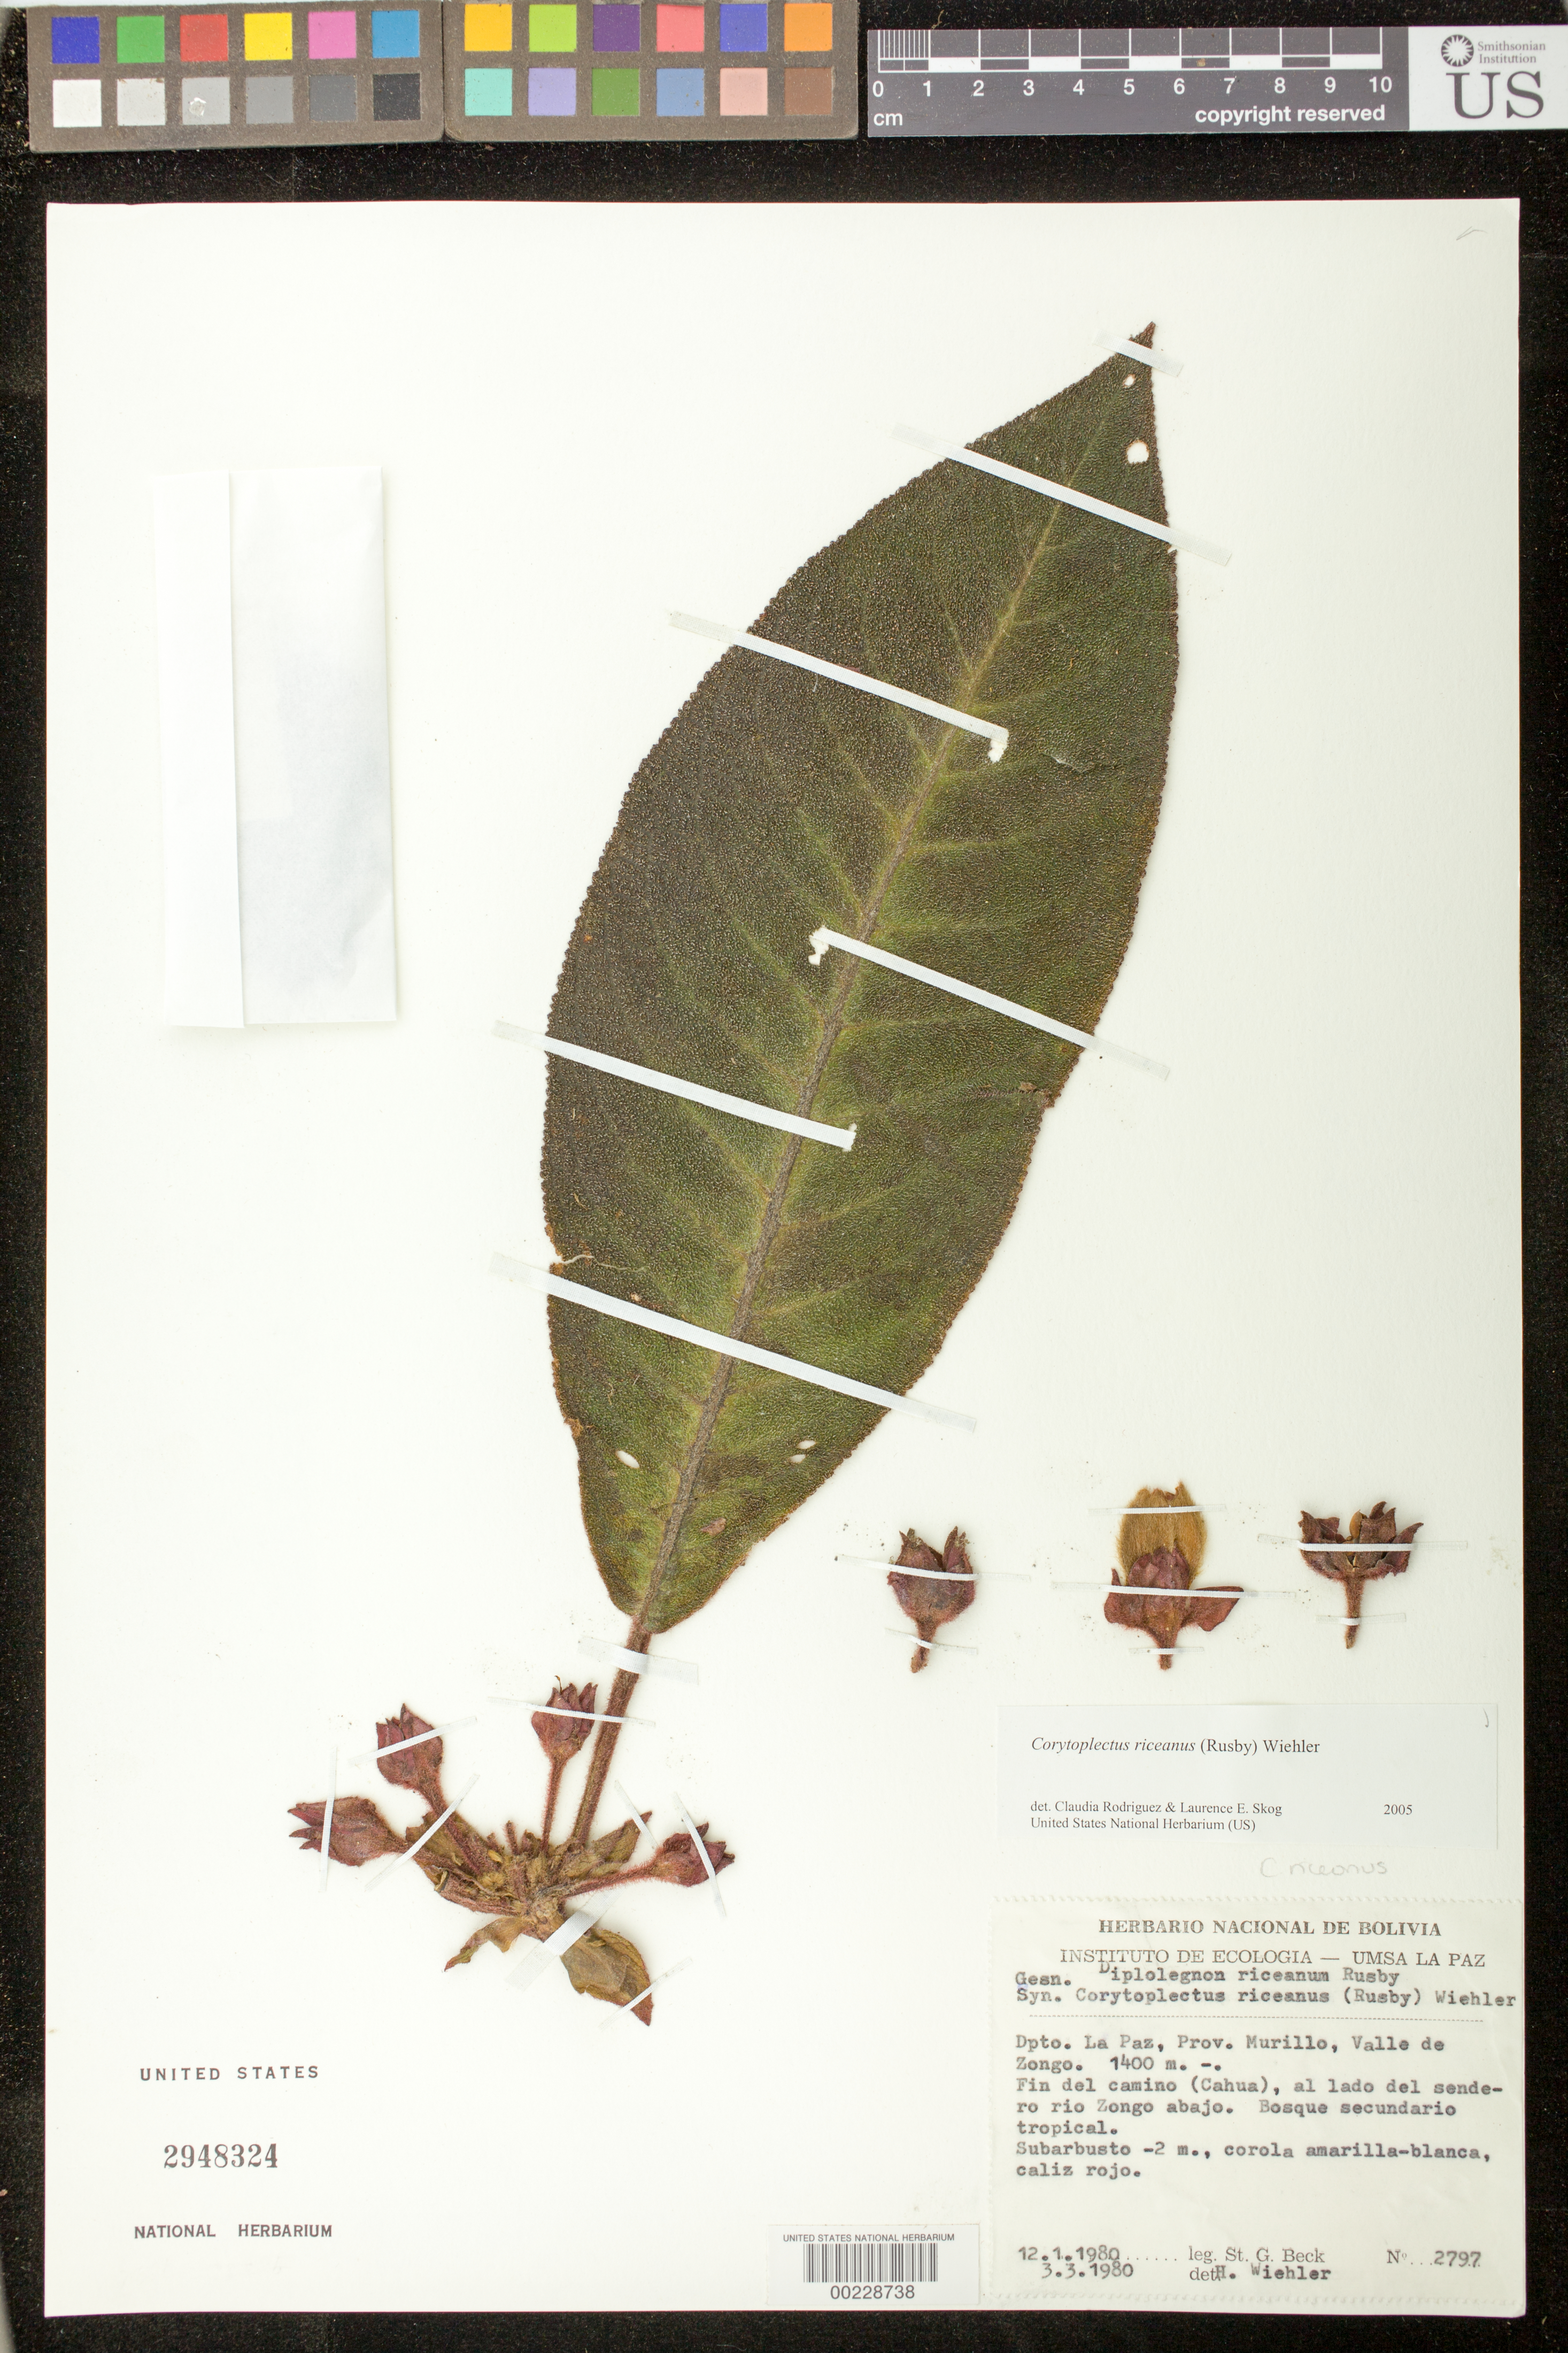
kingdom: Plantae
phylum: Tracheophyta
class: Magnoliopsida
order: Lamiales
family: Gesneriaceae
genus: Corytoplectus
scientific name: Corytoplectus riceanus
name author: (Rusby) Wiehler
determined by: Rodríguez-Flores, C. I.; Skog, L. E.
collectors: S. G. Beck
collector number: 2797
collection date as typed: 12 Jan 1980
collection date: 1980-01-12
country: Bolivia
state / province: La Paz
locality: Prov. Murillo, Valle de Zongo, end of the road (Cahua), along the path below Rio Zongo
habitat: Secondary tropical forest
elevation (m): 1400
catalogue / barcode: US 2948324